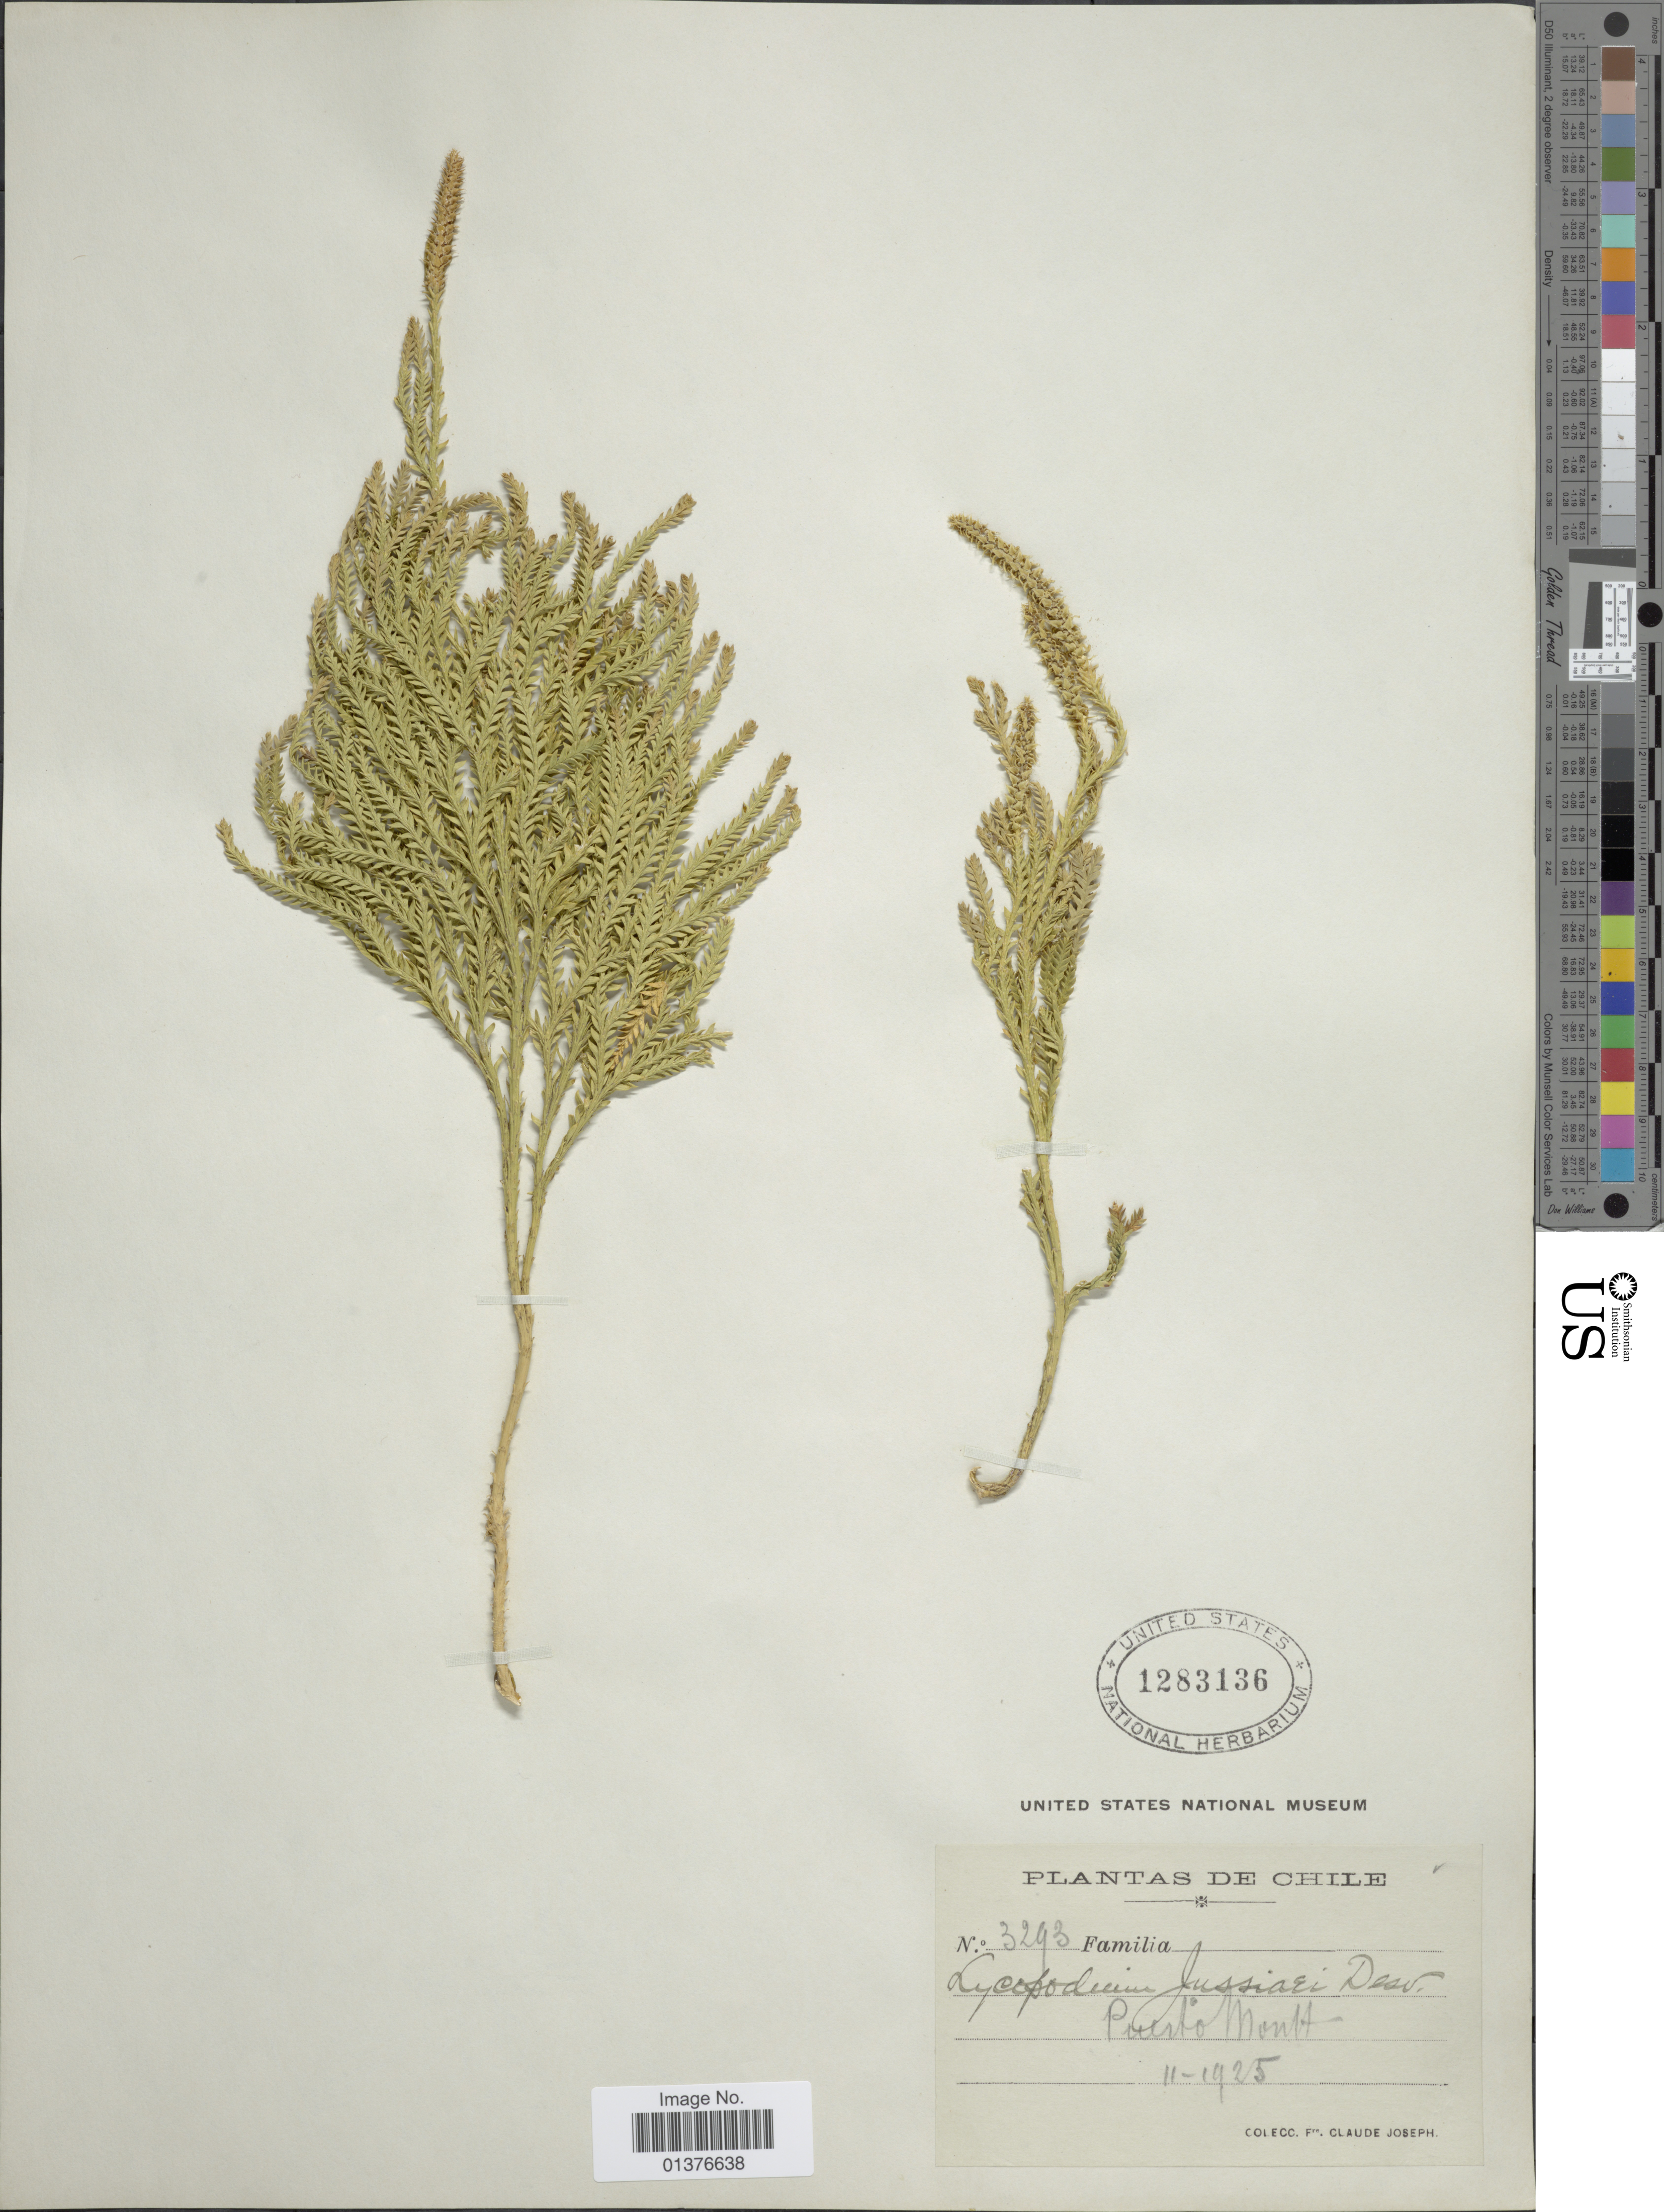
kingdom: Plantae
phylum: Tracheophyta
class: Lycopodiopsida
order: Lycopodiales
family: Lycopodiaceae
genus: Diphasium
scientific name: Diphasium jussiaei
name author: (Desv.) C. Presl ex Rothm.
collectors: Bro. Claude-Joseph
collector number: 3293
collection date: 1925-11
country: Chile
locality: Puerto Mont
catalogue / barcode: US 1283136